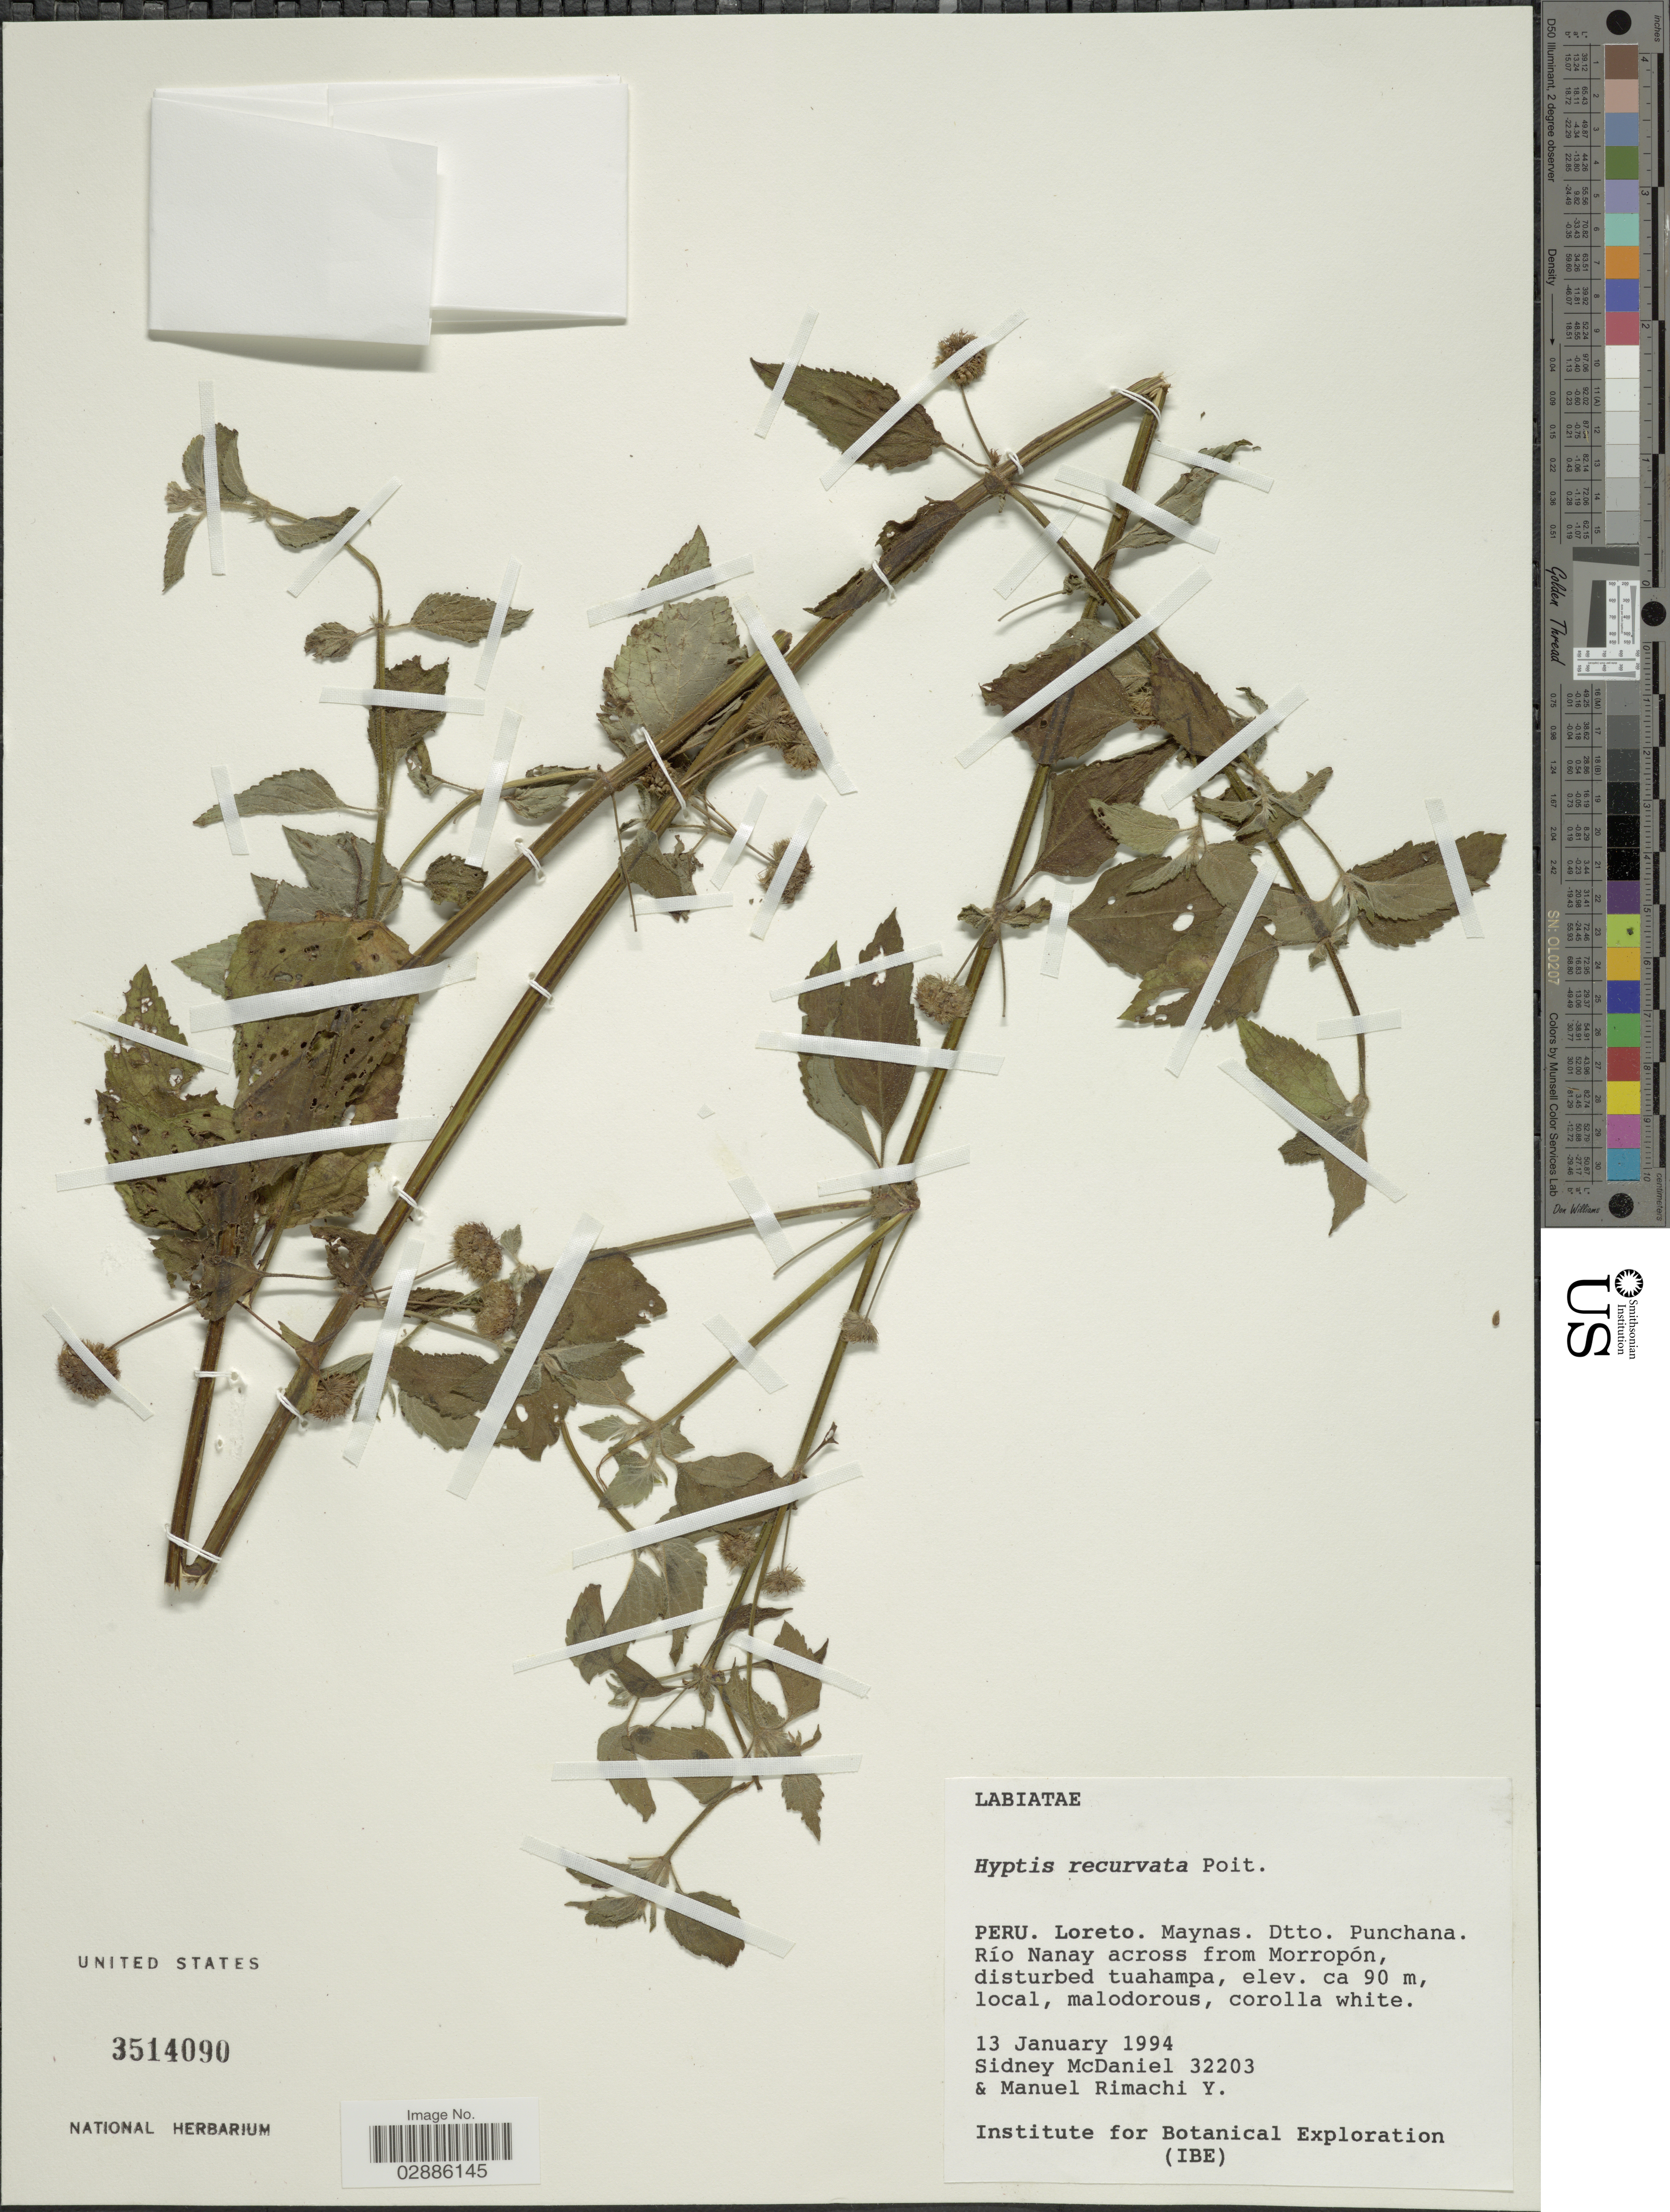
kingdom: Plantae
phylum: Tracheophyta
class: Magnoliopsida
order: Lamiales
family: Lamiaceae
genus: Hyptis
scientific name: Hyptis recurvata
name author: Poit.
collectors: S. McDaniel & M. Rimachi Y.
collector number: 32203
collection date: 1994-01-13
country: Peru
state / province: Loreto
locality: Maynas. Dtto. Punchana. Río Nanay across from Morropón, disturbed tuahampa.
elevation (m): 90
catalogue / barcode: US 3514090